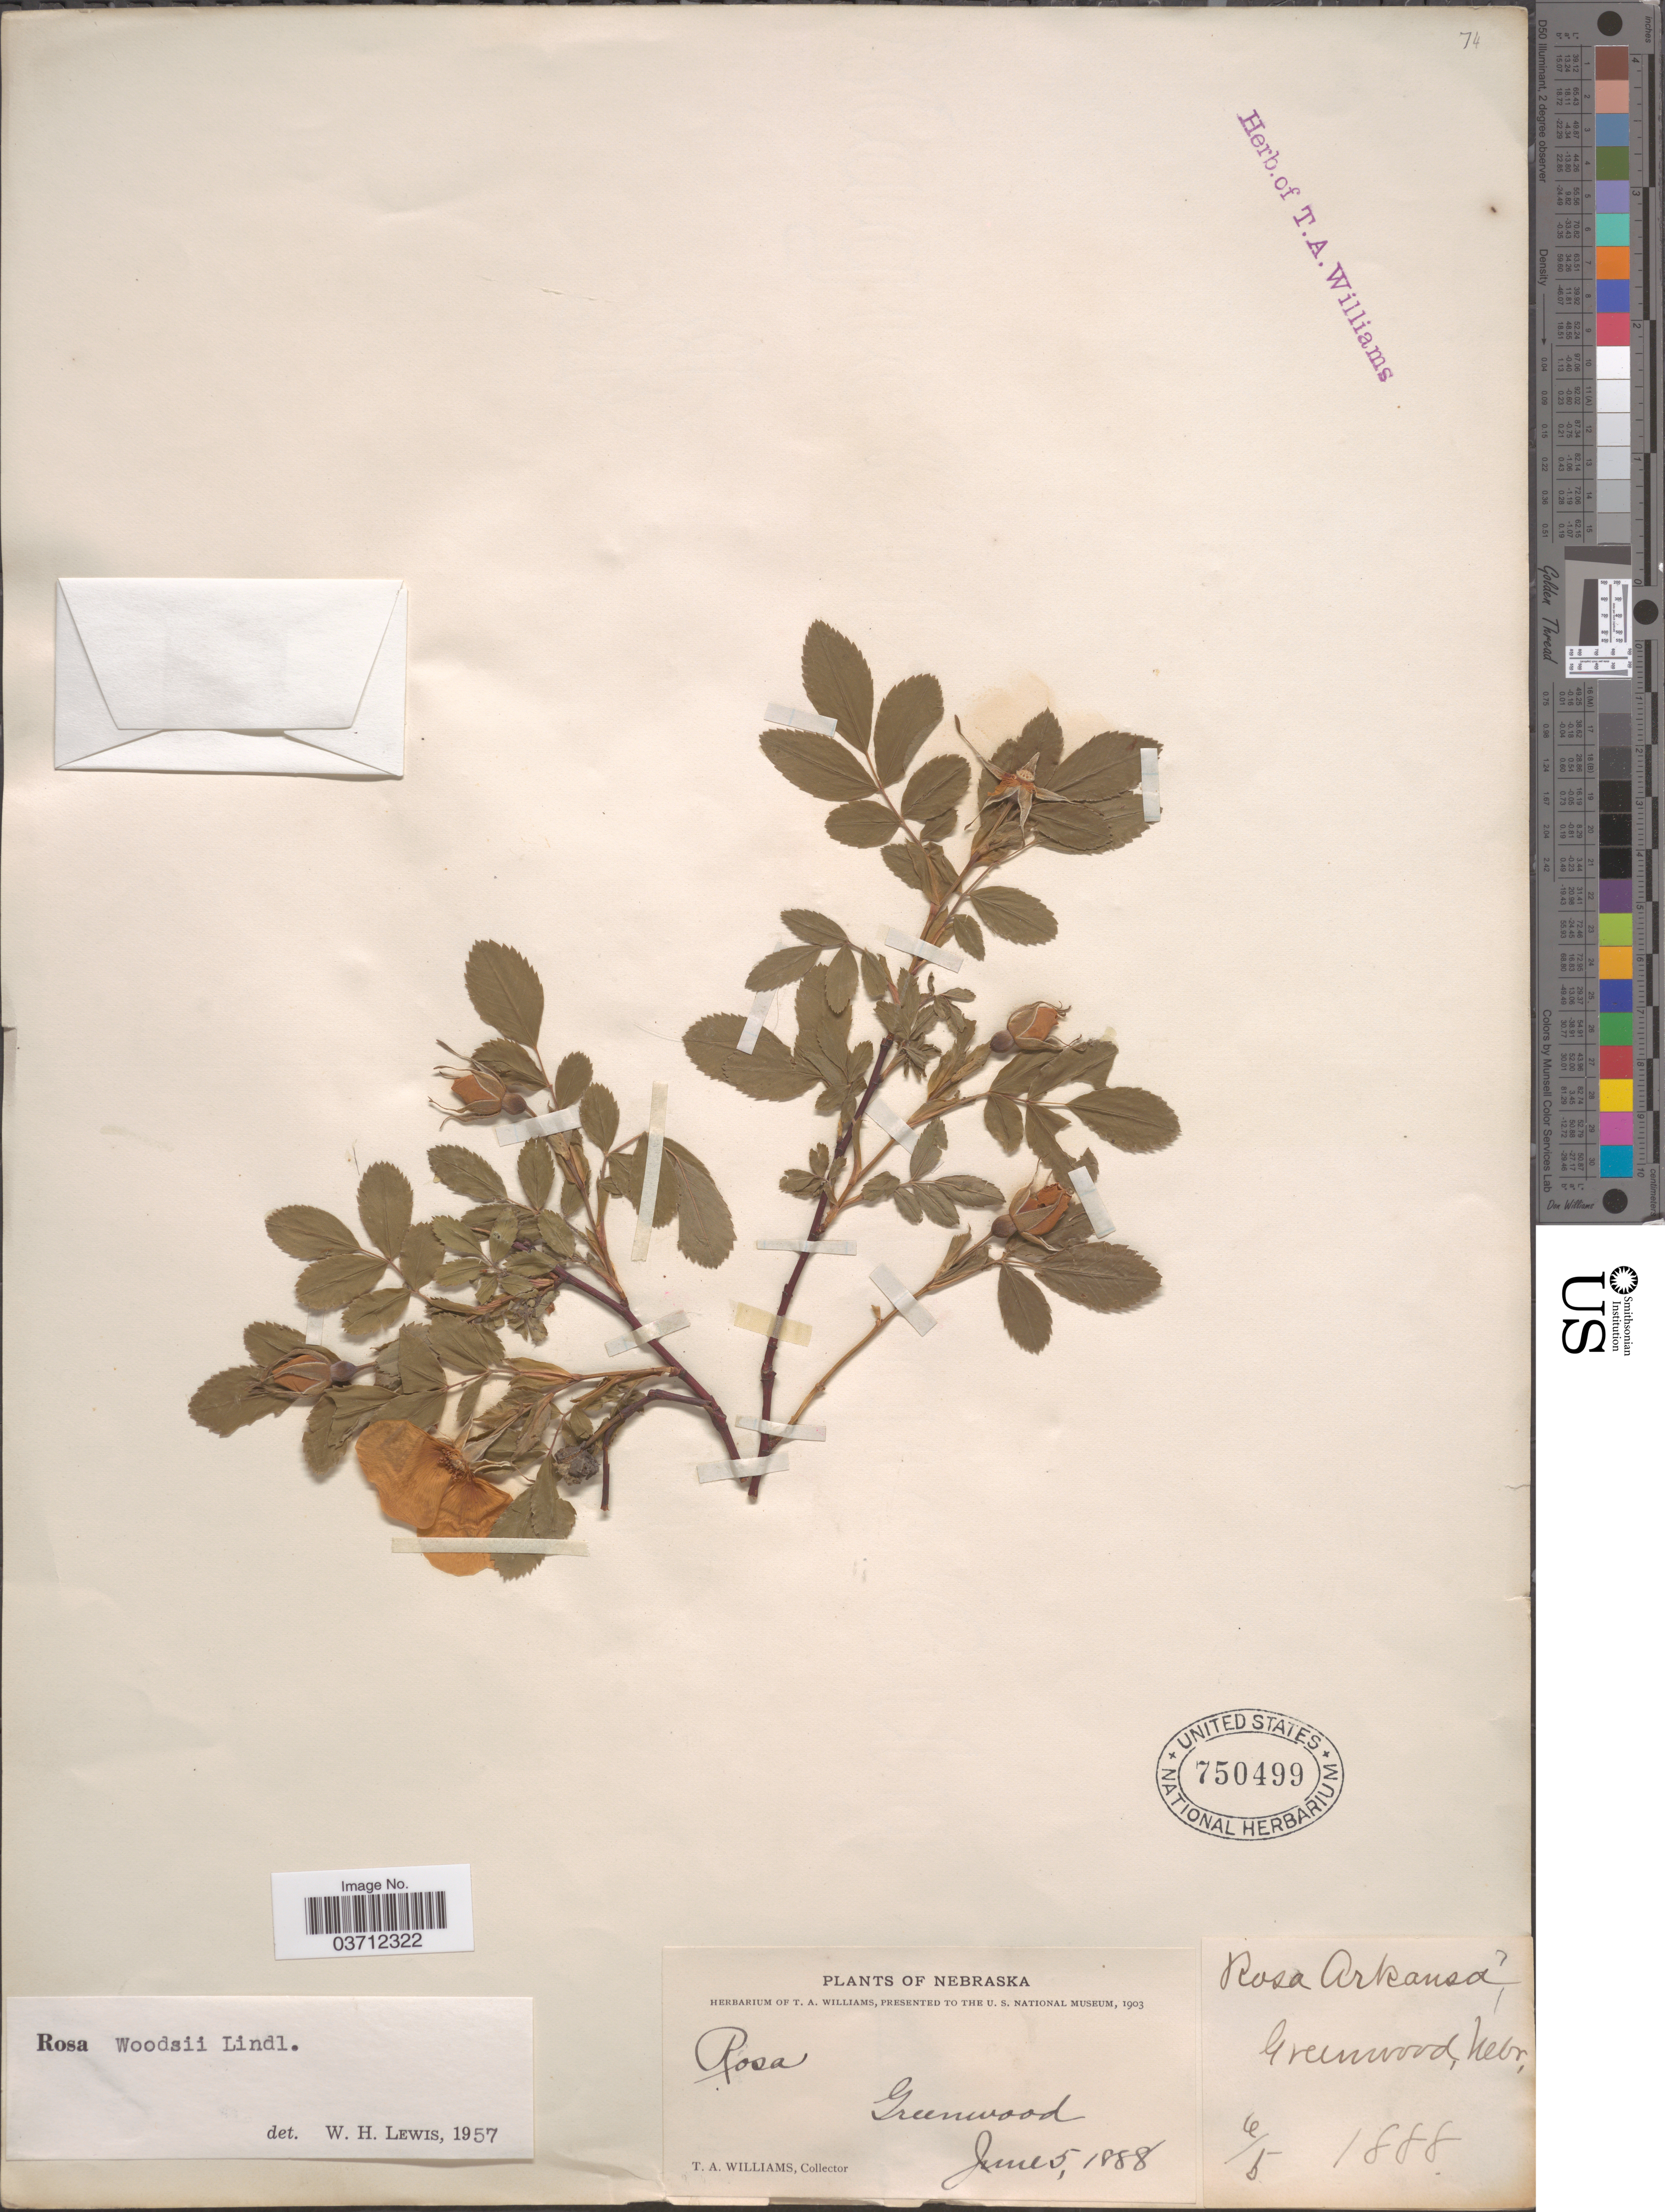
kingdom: Plantae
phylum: Tracheophyta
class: Magnoliopsida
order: Rosales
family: Rosaceae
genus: Rosa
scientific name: Rosa woodsii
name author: Lindl.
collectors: T. Williams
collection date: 1888-06-05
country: United States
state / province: Nebraska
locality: Greenwood.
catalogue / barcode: US 750499